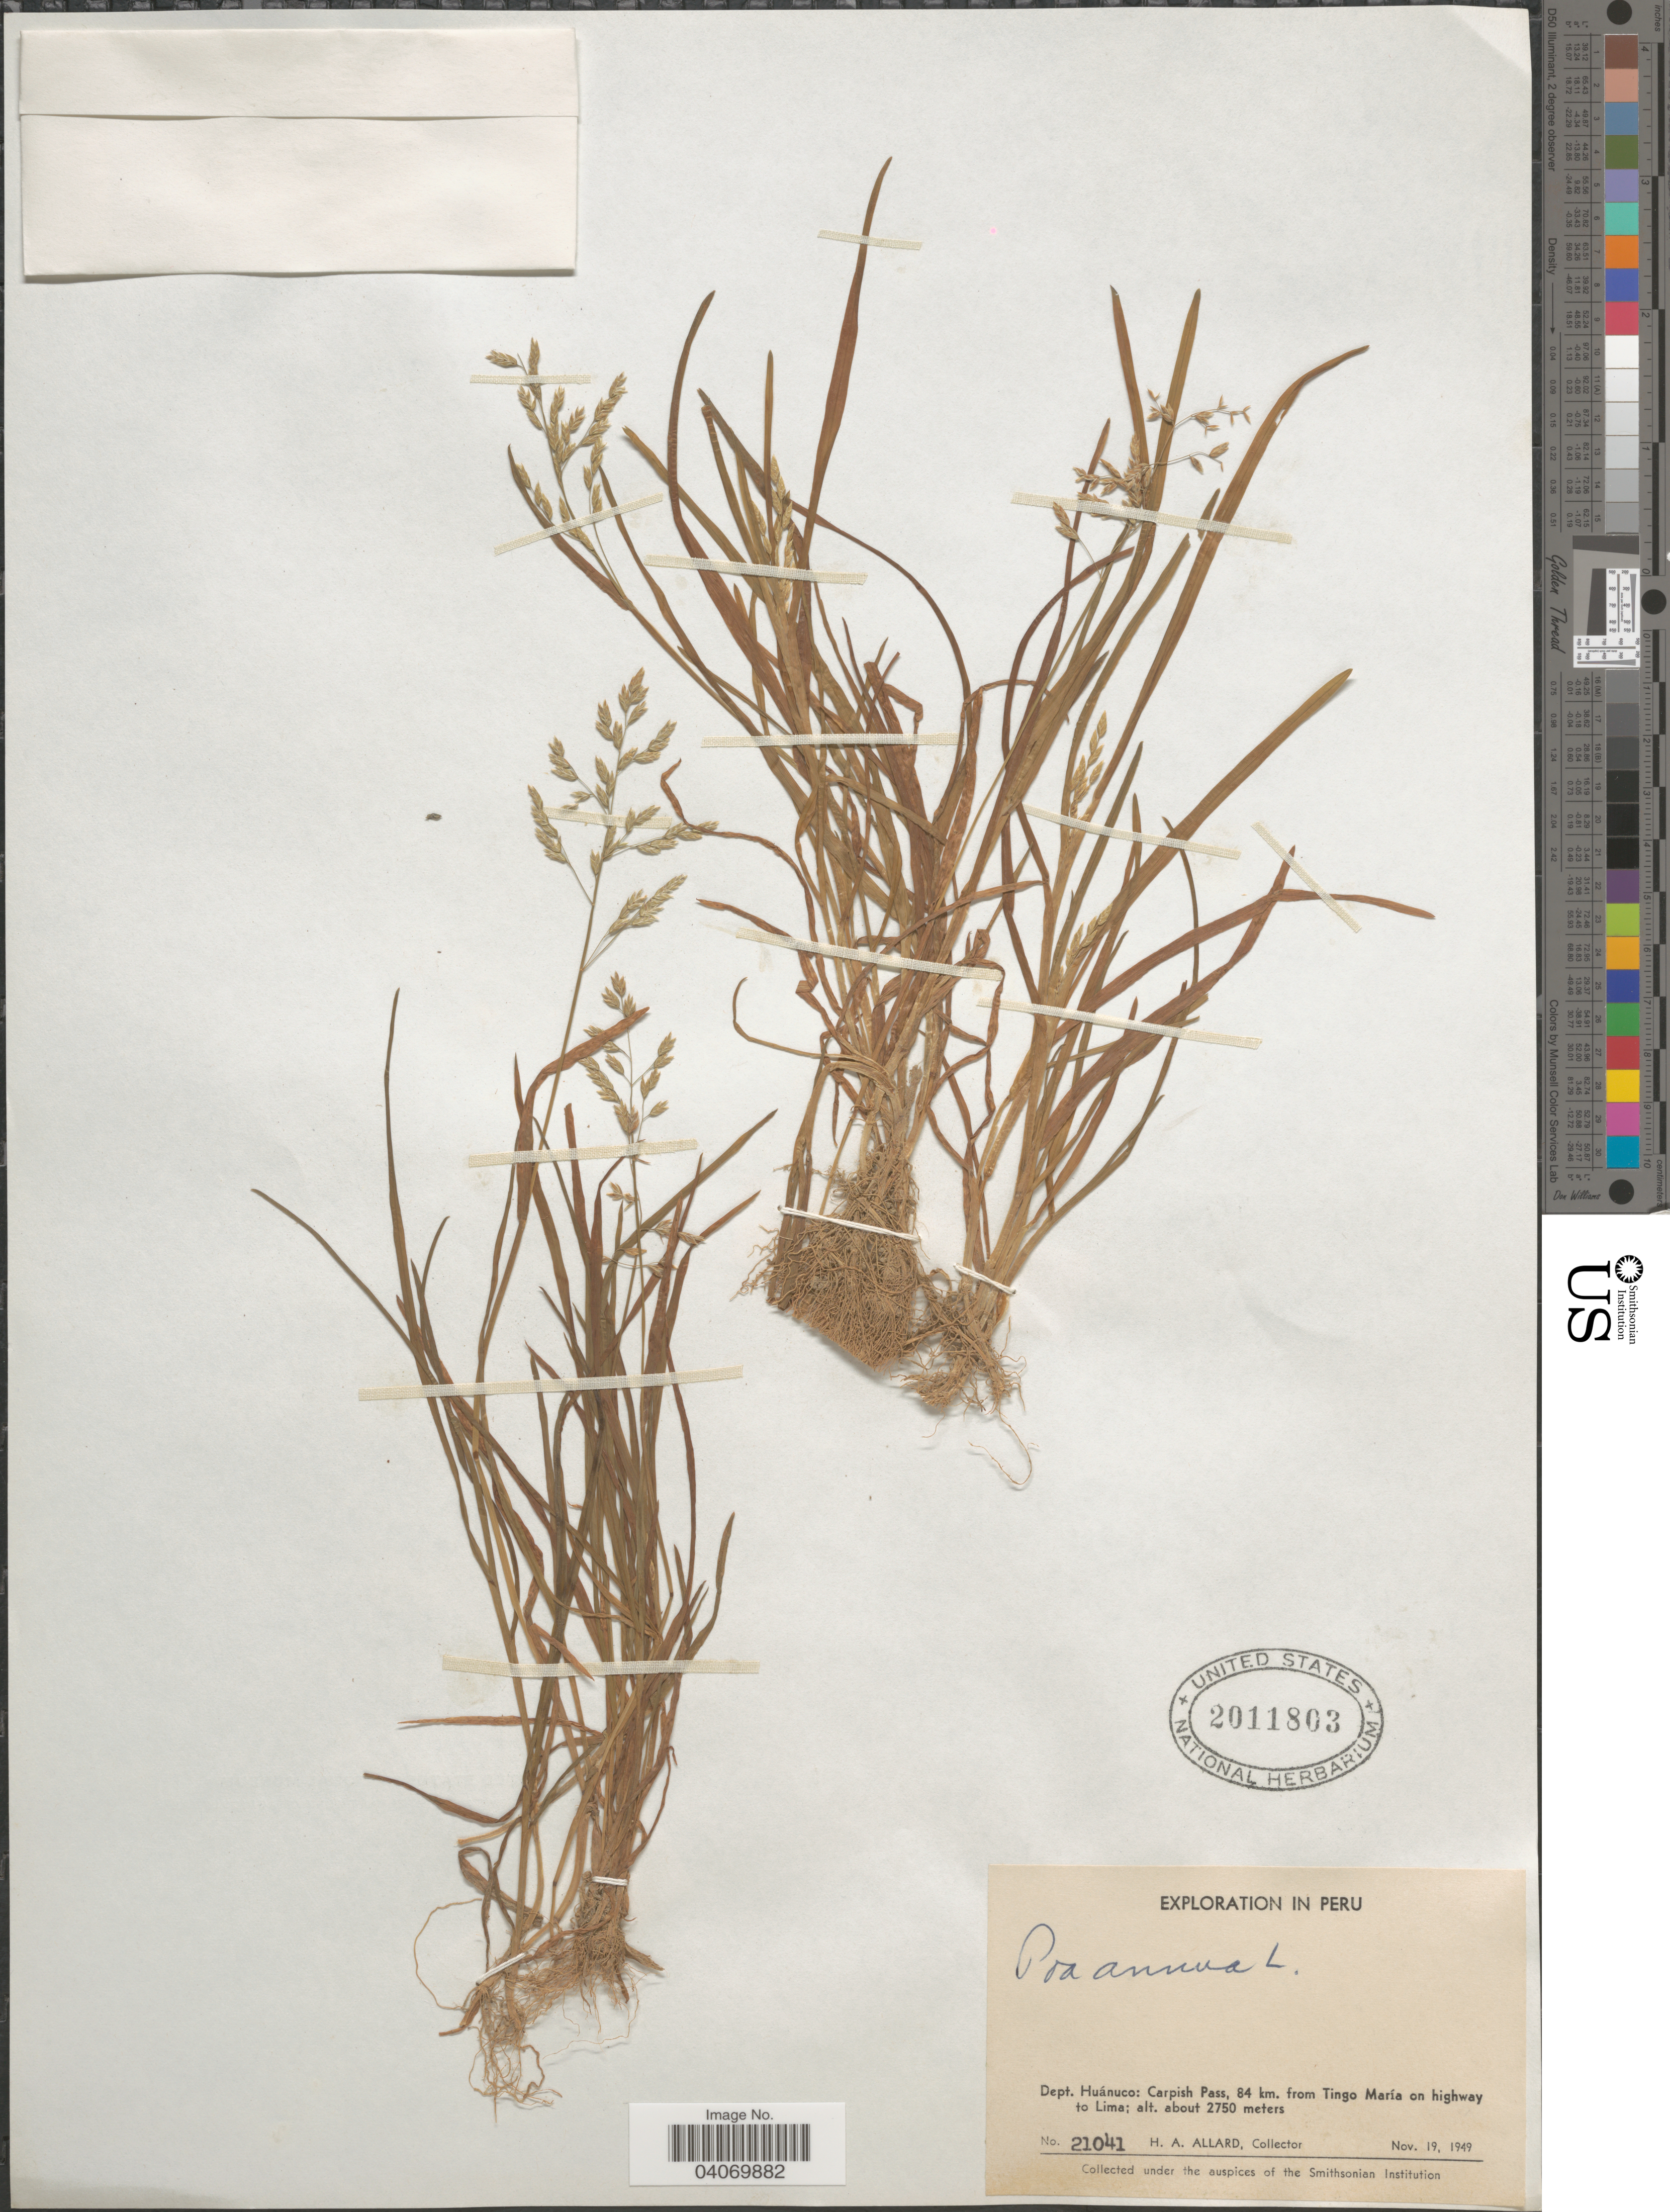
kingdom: Plantae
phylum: Tracheophyta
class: Liliopsida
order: Poales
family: Poaceae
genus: Poa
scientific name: Poa annua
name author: L.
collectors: H. A. Allard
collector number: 21041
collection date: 1949-11-19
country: Peru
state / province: Huánuco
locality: Exploration in Peru. Dept. Huánuco: Carpish Pass, 84 km. from Tingo María on highway to Lima.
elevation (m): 2750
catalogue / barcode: US 2011803